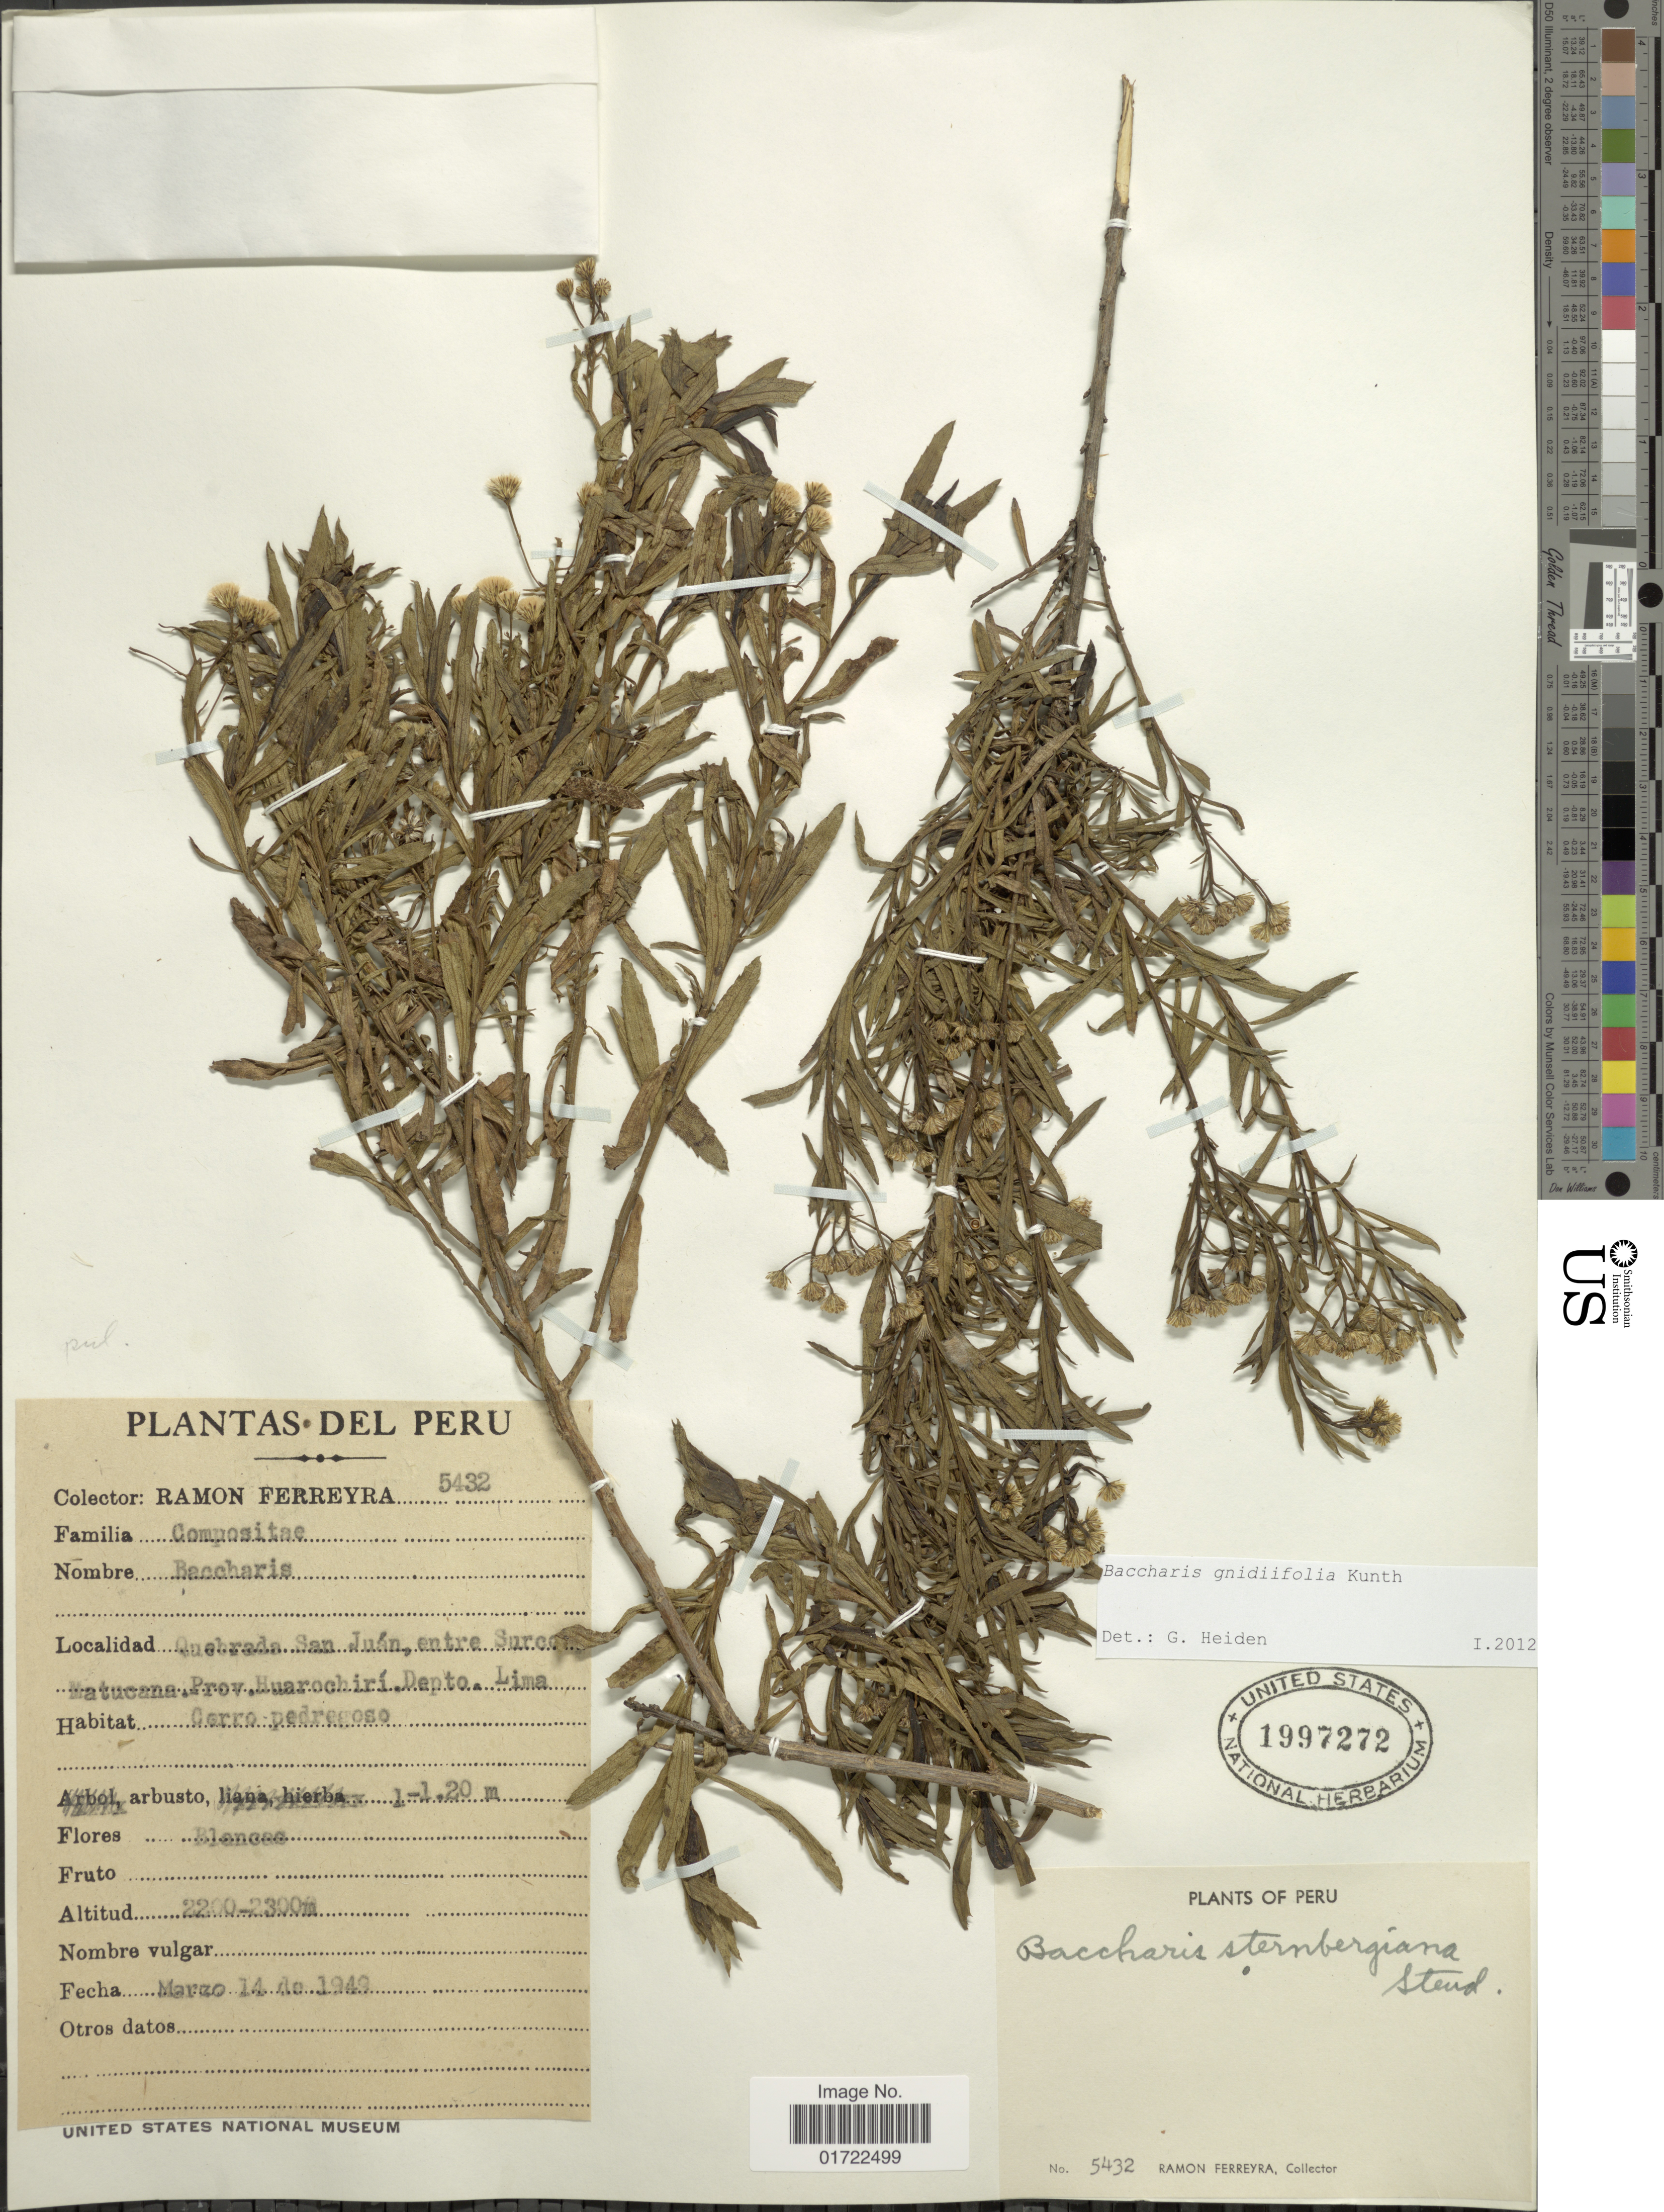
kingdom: Plantae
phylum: Tracheophyta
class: Magnoliopsida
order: Asterales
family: Asteraceae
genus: Baccharis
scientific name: Baccharis gnidiifolia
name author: Kunth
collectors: R. A. Ferreyra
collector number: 5432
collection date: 1949-03-14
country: Peru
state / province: Lima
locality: Quebrada San Juan, entre Surcon Matucana, Prov. Huarochiri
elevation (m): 2200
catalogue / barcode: US 1997272